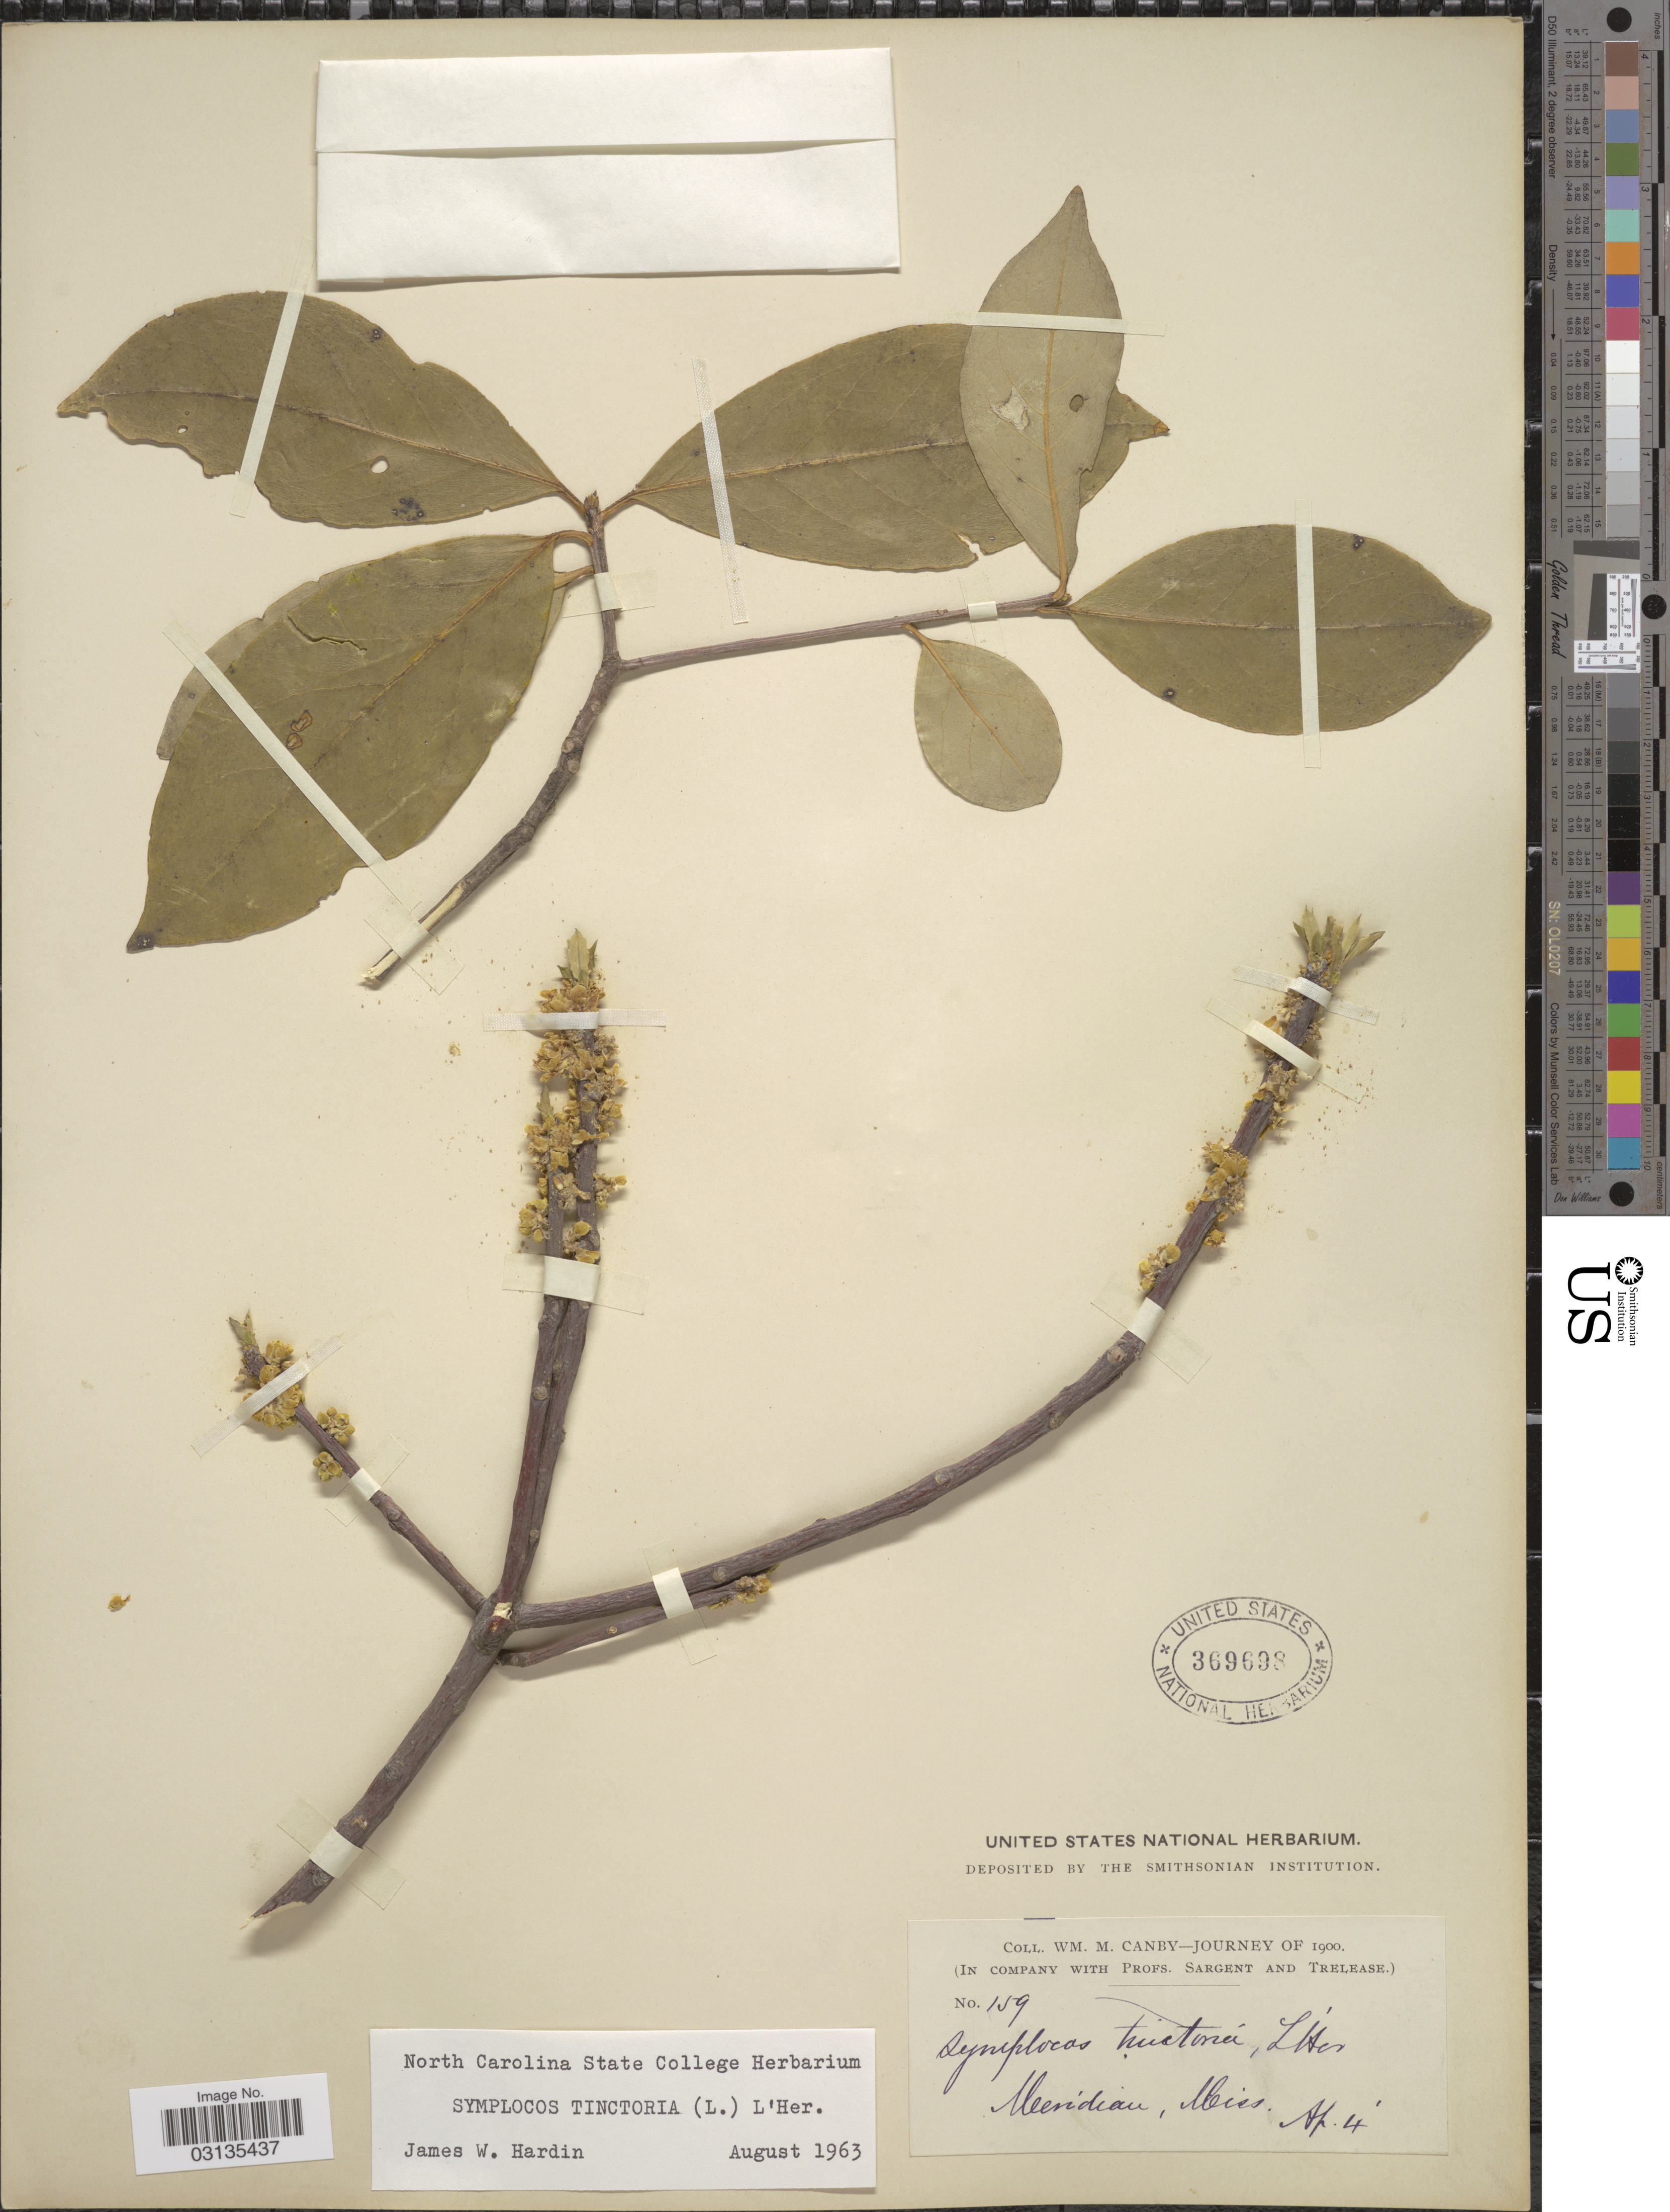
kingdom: Plantae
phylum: Tracheophyta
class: Magnoliopsida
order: Ericales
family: Symplocaceae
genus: Symplocos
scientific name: Symplocos tinctoria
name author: (L.) L'Hér.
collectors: W. M. Canby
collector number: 159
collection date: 1900-04-04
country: United States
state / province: Mississippi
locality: Meridian, Miss.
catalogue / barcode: US 369698